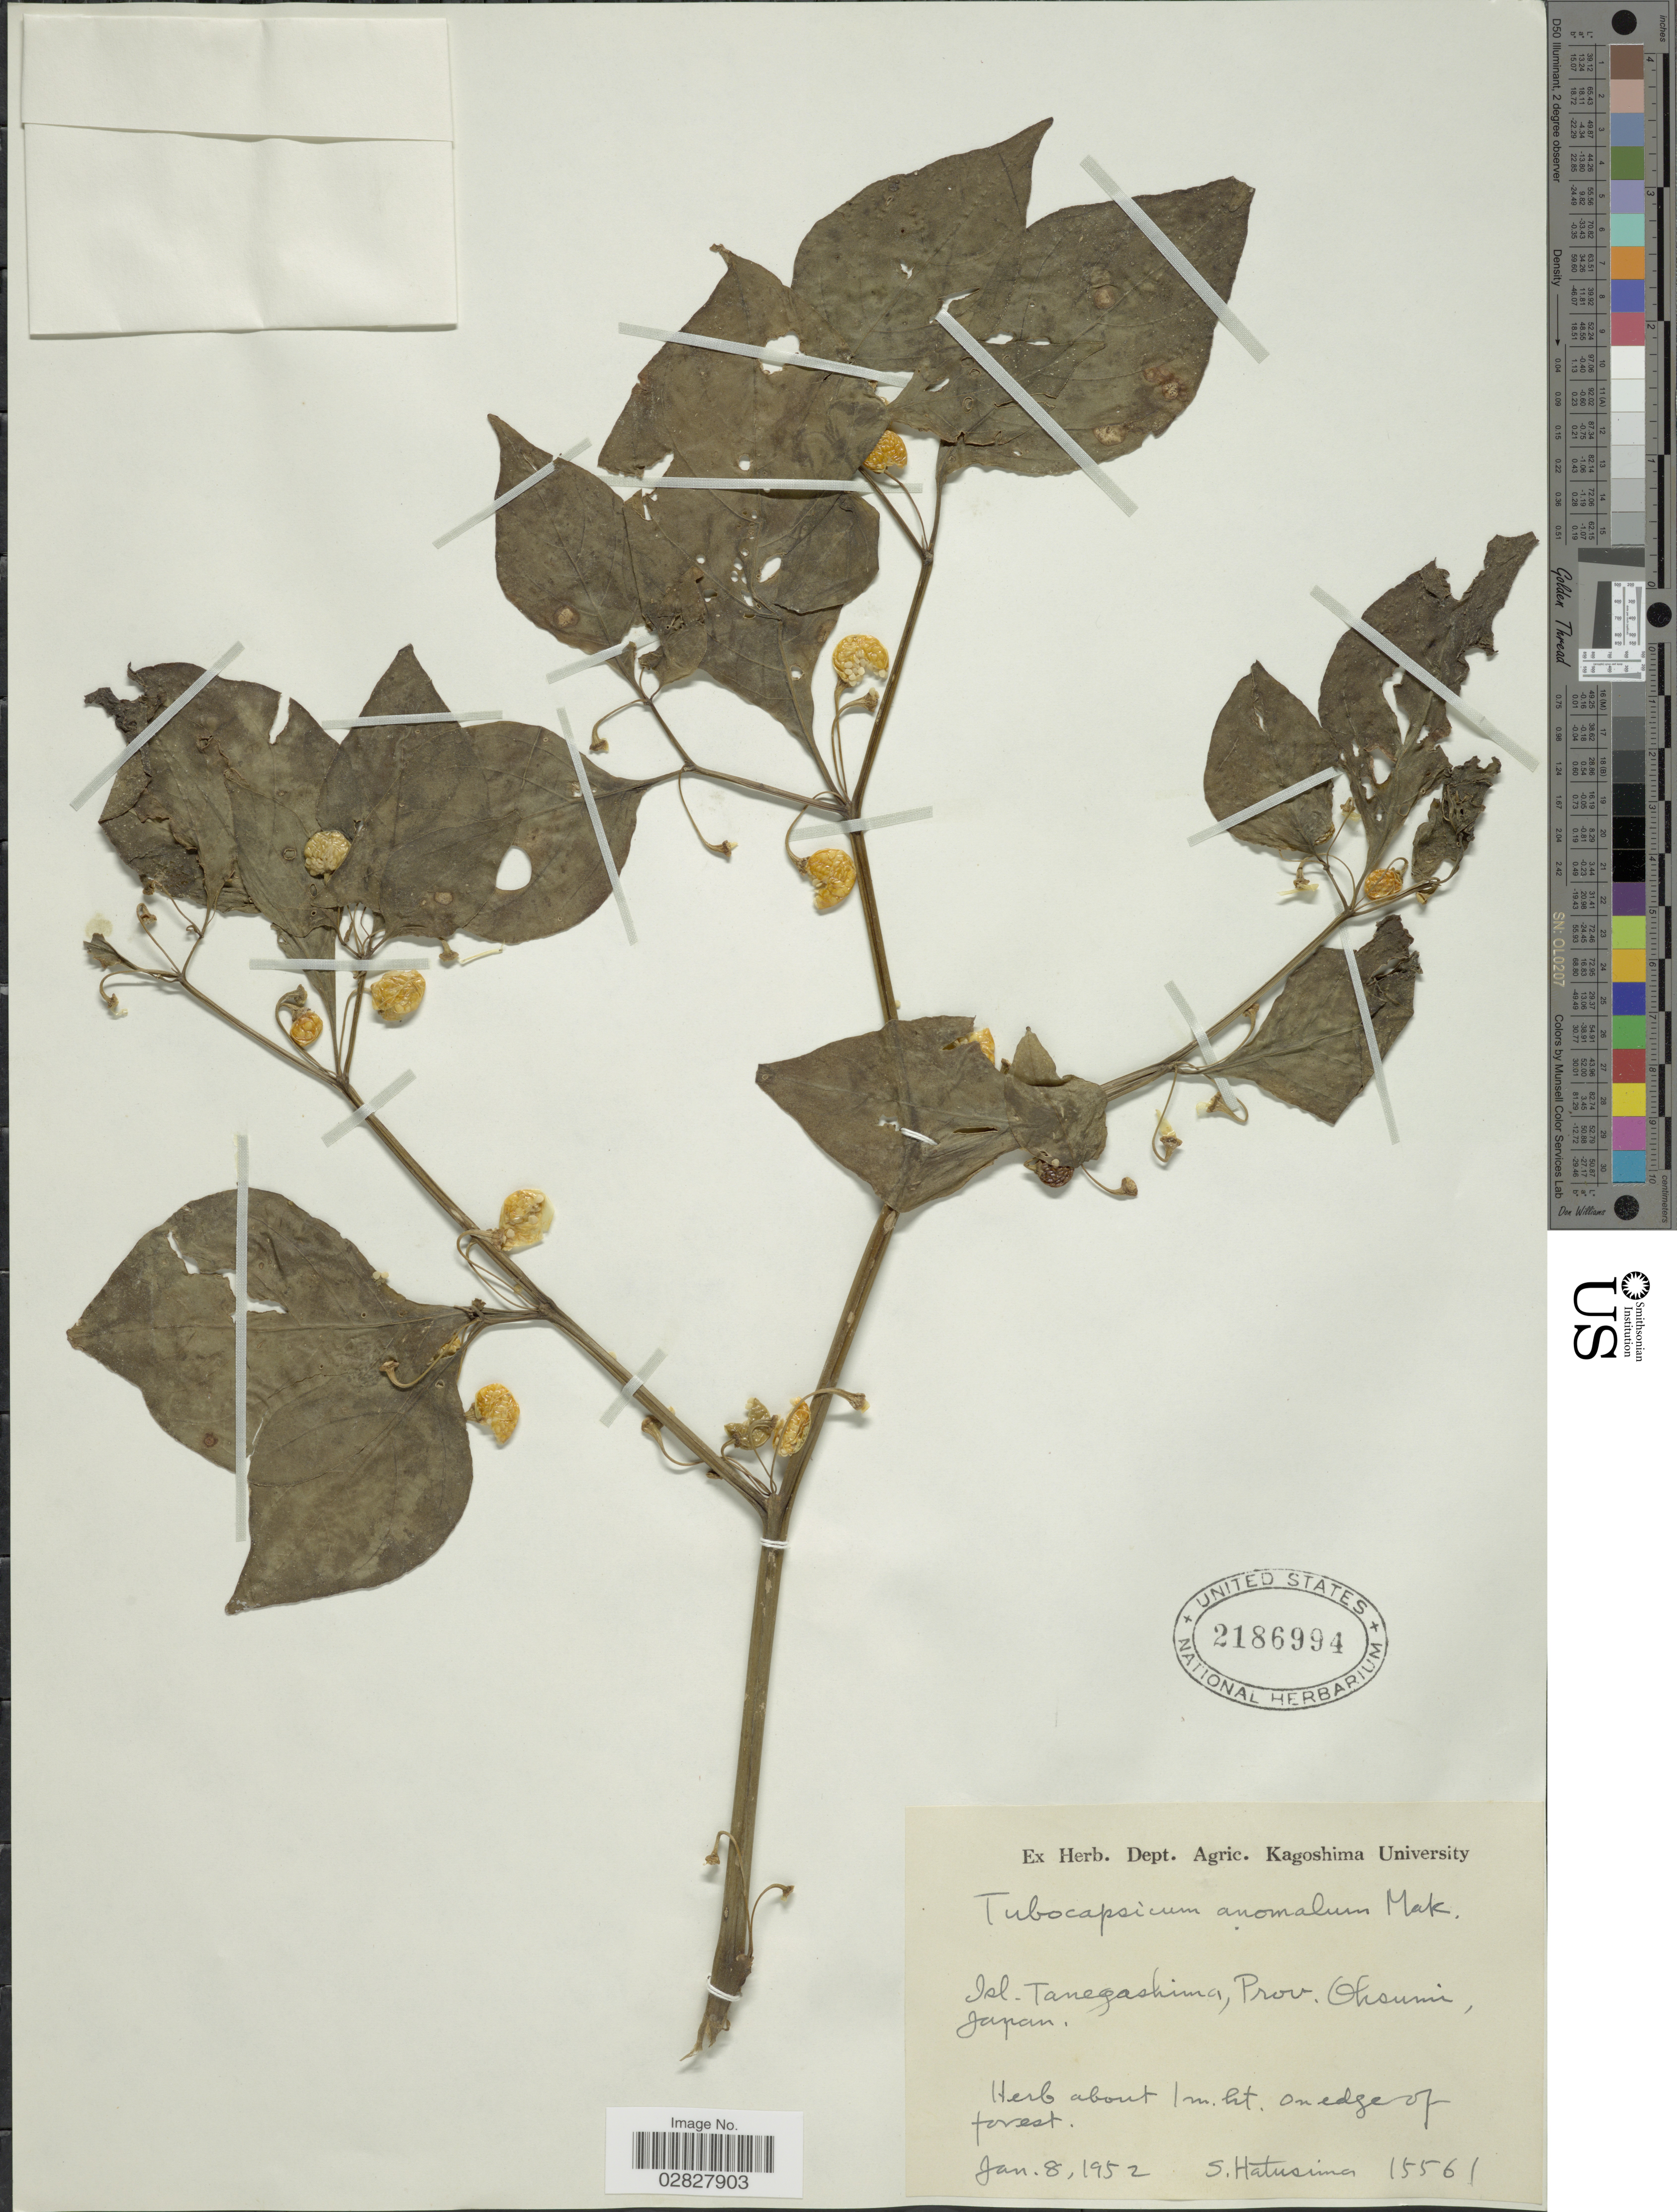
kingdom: Plantae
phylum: Tracheophyta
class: Magnoliopsida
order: Solanales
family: Solanaceae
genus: Tubocapsicum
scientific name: Tubocapsicum anomalum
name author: (Franch. & Sav.) Makino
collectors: S. Hatusima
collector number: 15561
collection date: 1952-01-08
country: Japan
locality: Isl. Tanegashima, Prov. Ohsumi.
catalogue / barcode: US 2186994